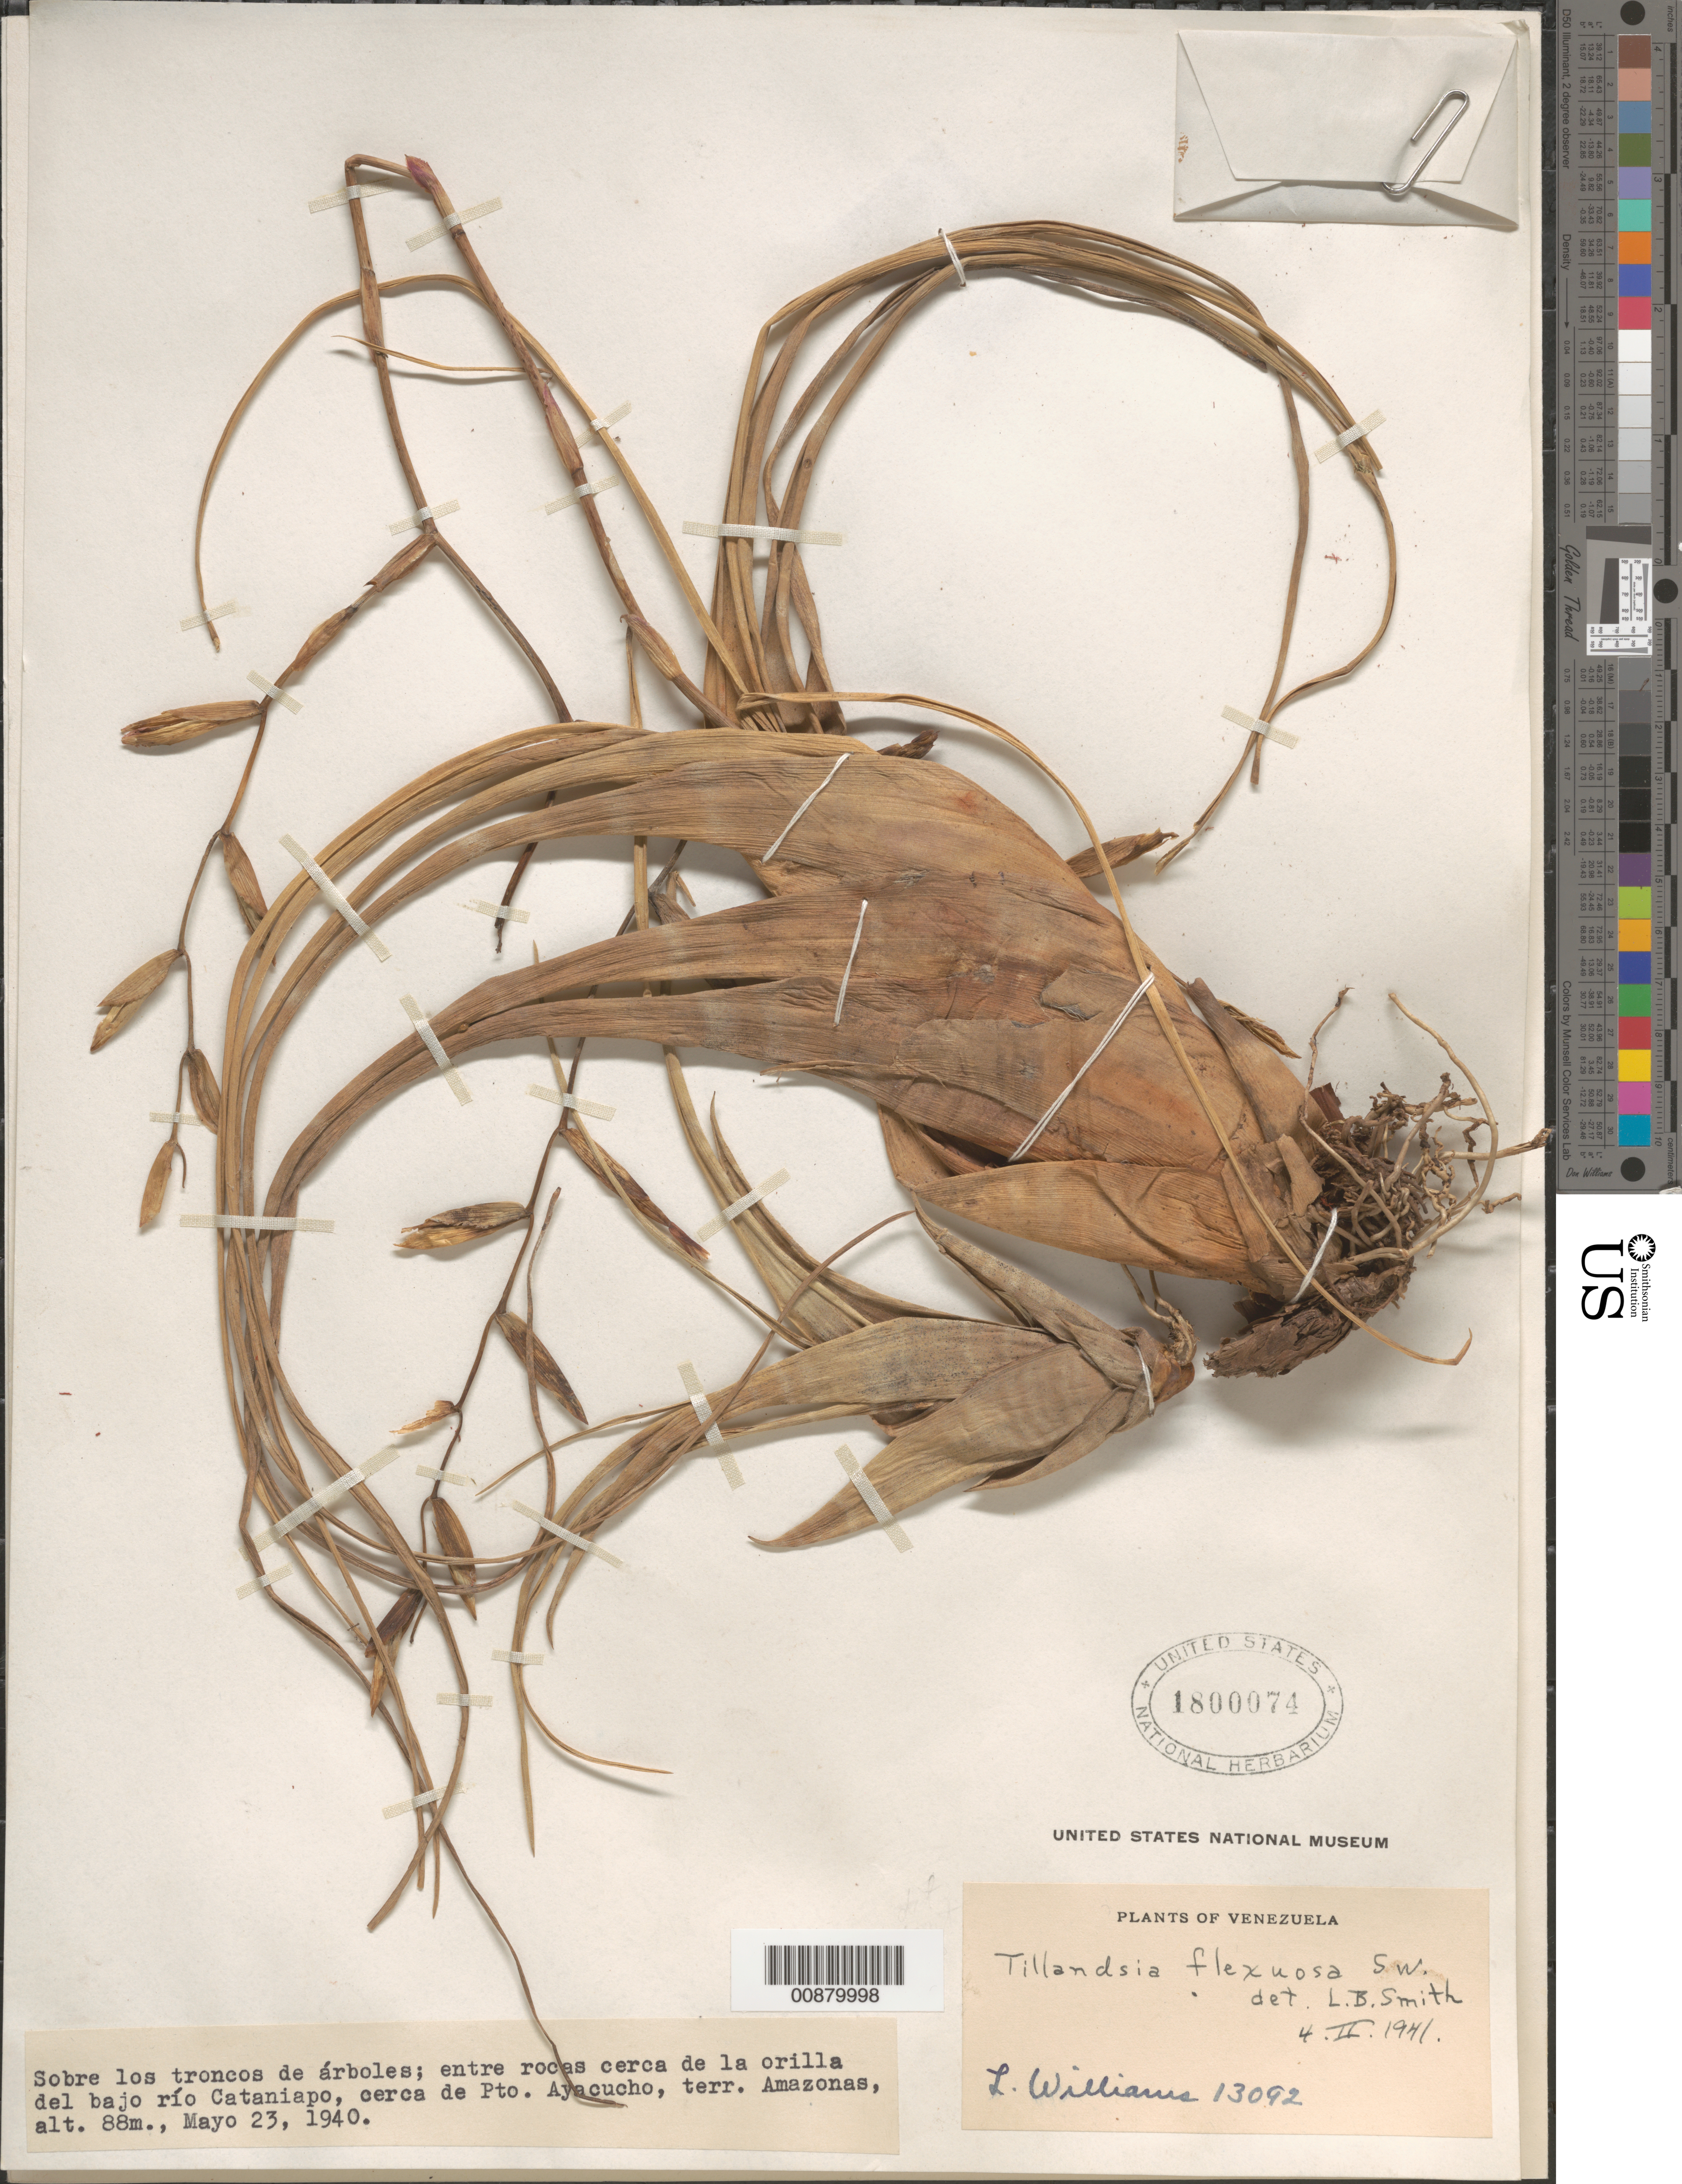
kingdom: Plantae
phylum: Tracheophyta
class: Liliopsida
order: Poales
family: Bromeliaceae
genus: Tillandsia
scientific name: Tillandsia flexuosa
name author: Sw.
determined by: Smith, Lyman B., (US), NMNH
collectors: Ll. Williams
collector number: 13092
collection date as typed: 23-May-40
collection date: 1940-05-23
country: Venezuela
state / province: Amazonas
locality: Puerto Ayacucho, el bajo río Cataniapo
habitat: Sobre los troncos de arboles; entre rocas cerca de la orilla del rio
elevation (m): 88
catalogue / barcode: US 1800074